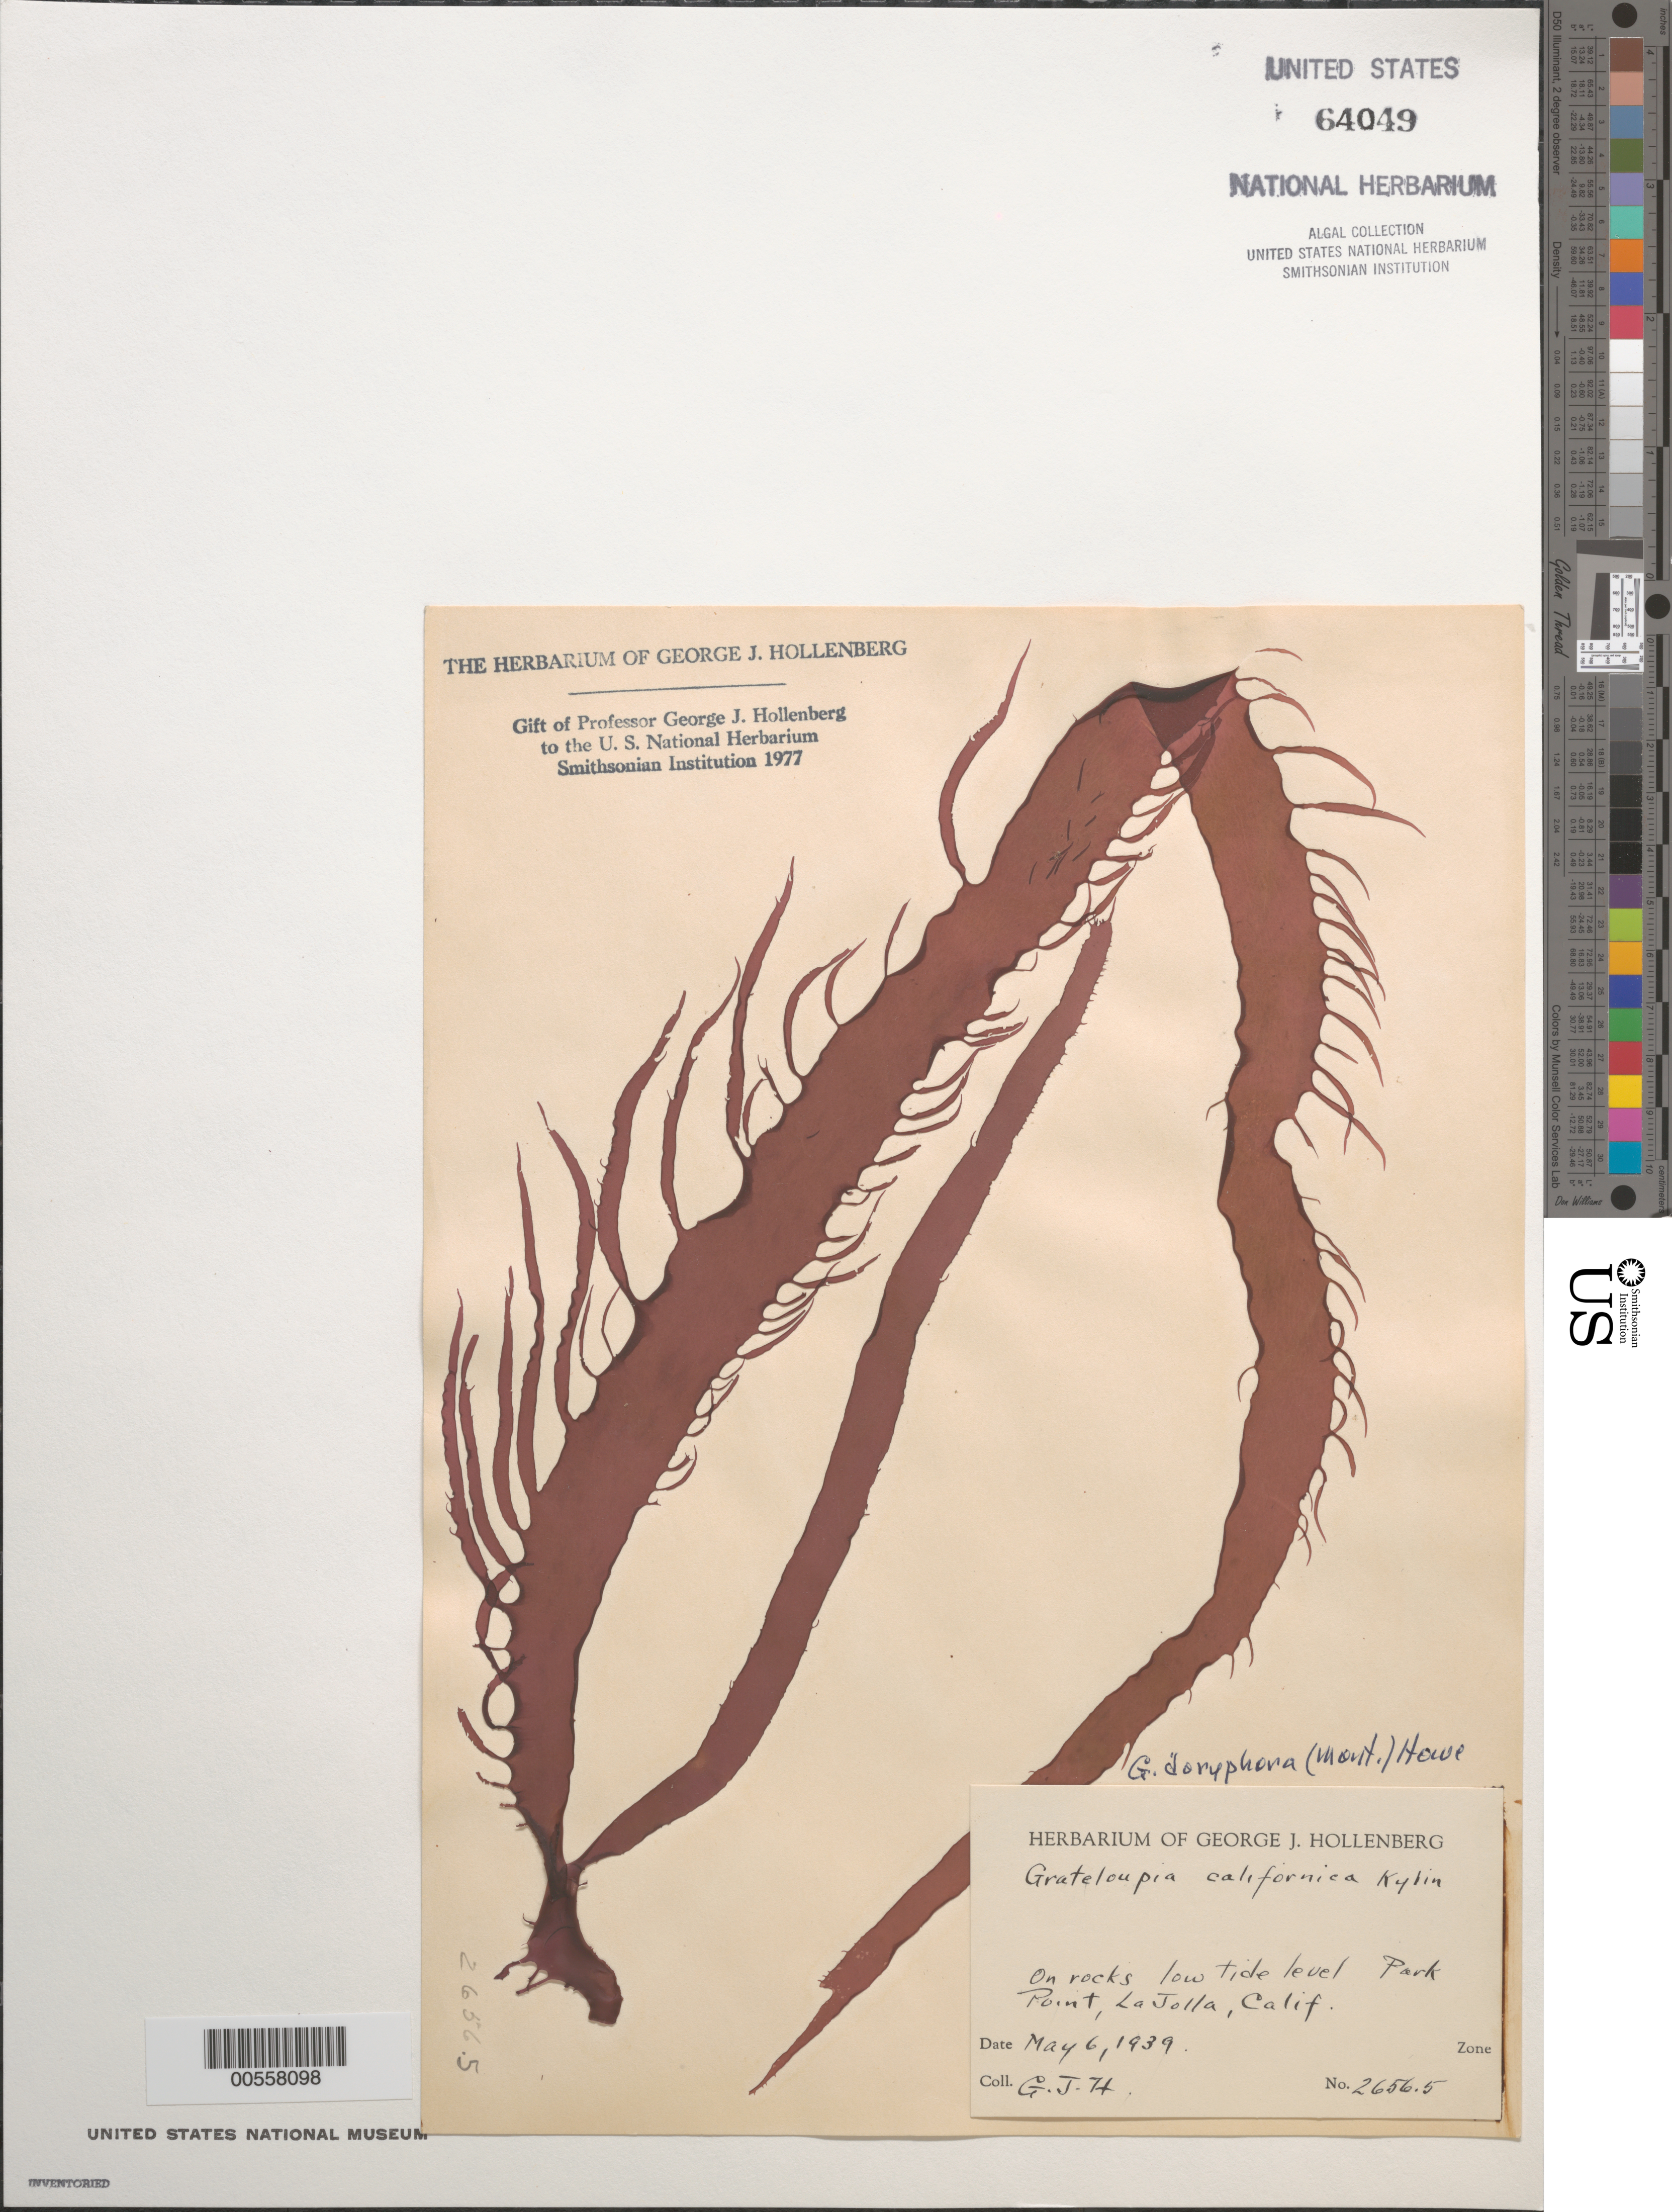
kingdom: Plantae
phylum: Rhodophyta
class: Florideophyceae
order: Halymeniales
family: Halymeniaceae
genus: Grateloupia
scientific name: Grateloupia doryphora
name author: (Mont.) Howe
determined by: Hollenberg, George J.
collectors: G. Hollenberg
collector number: GJH 2656.3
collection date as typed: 06 May 1939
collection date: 1939-05-06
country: United States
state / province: California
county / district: San Diego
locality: Park Point, La Jolla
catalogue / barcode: US 64049